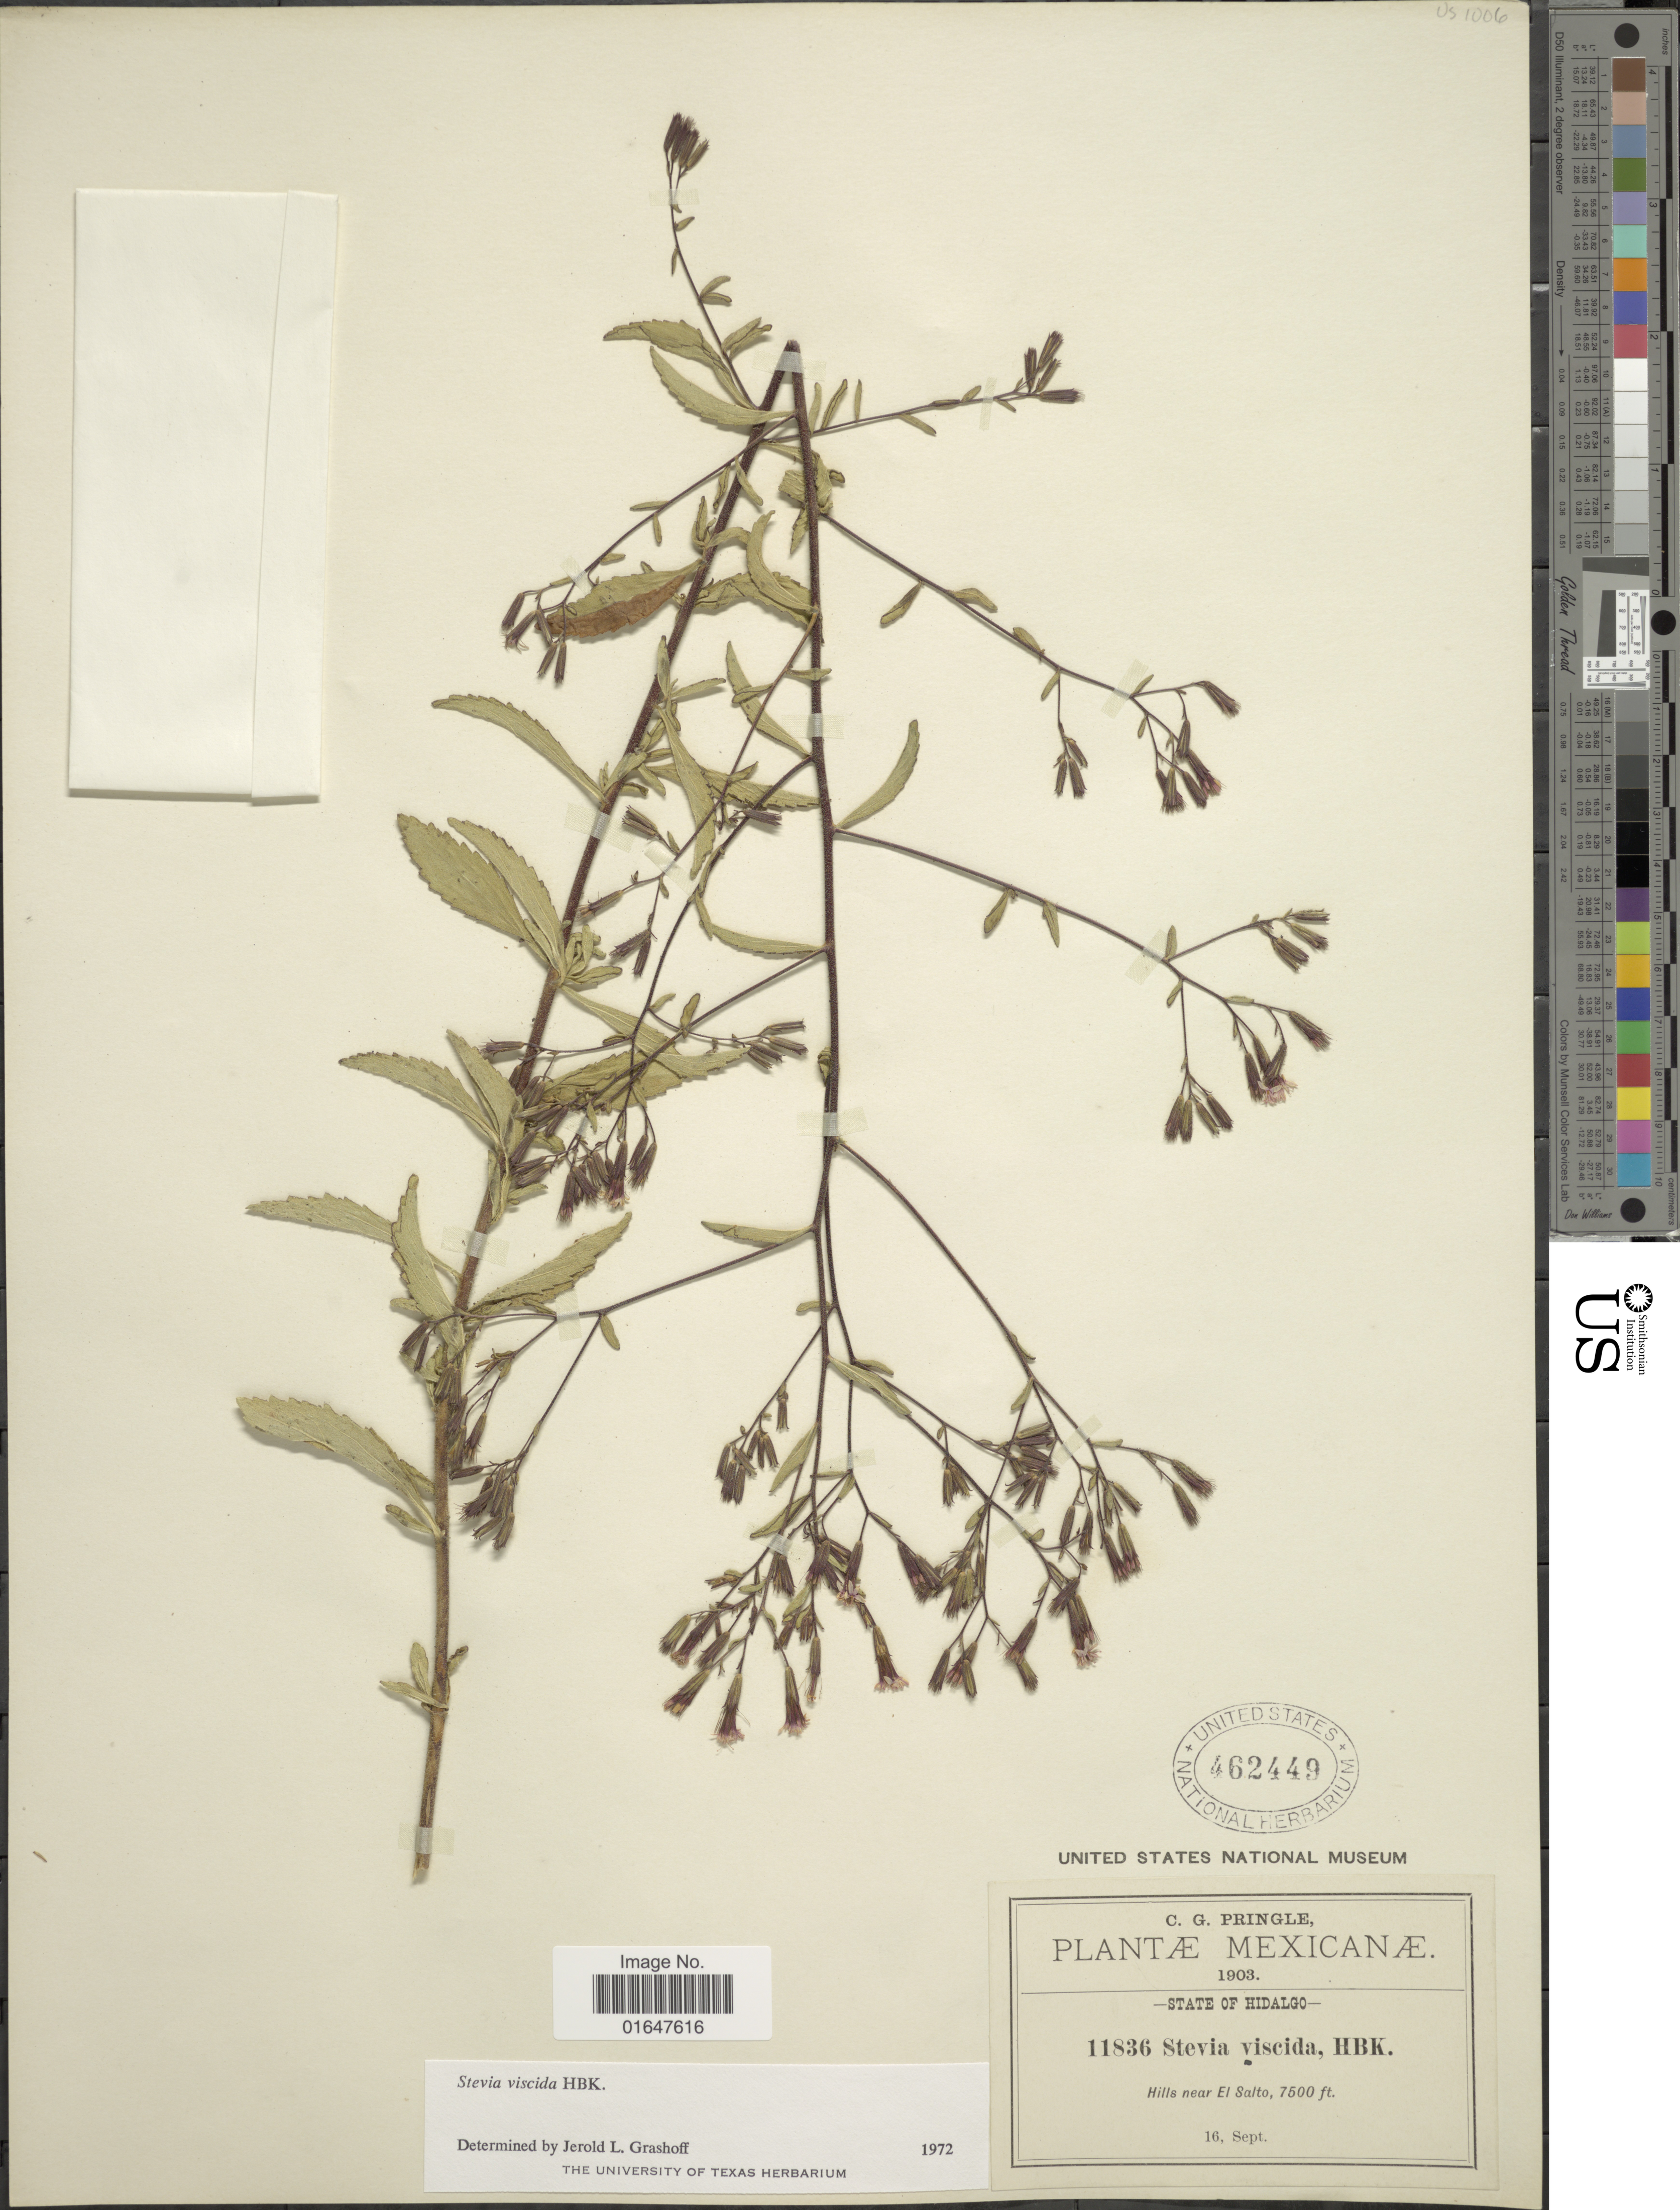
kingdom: Plantae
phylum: Tracheophyta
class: Magnoliopsida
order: Asterales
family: Asteraceae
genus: Stevia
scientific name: Stevia viscida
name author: Kunth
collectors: C. G. Pringle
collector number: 11836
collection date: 1903-09-16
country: Mexico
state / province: Hidalgo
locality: Mexicanae, near El Salto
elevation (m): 2286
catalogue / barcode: US 462449